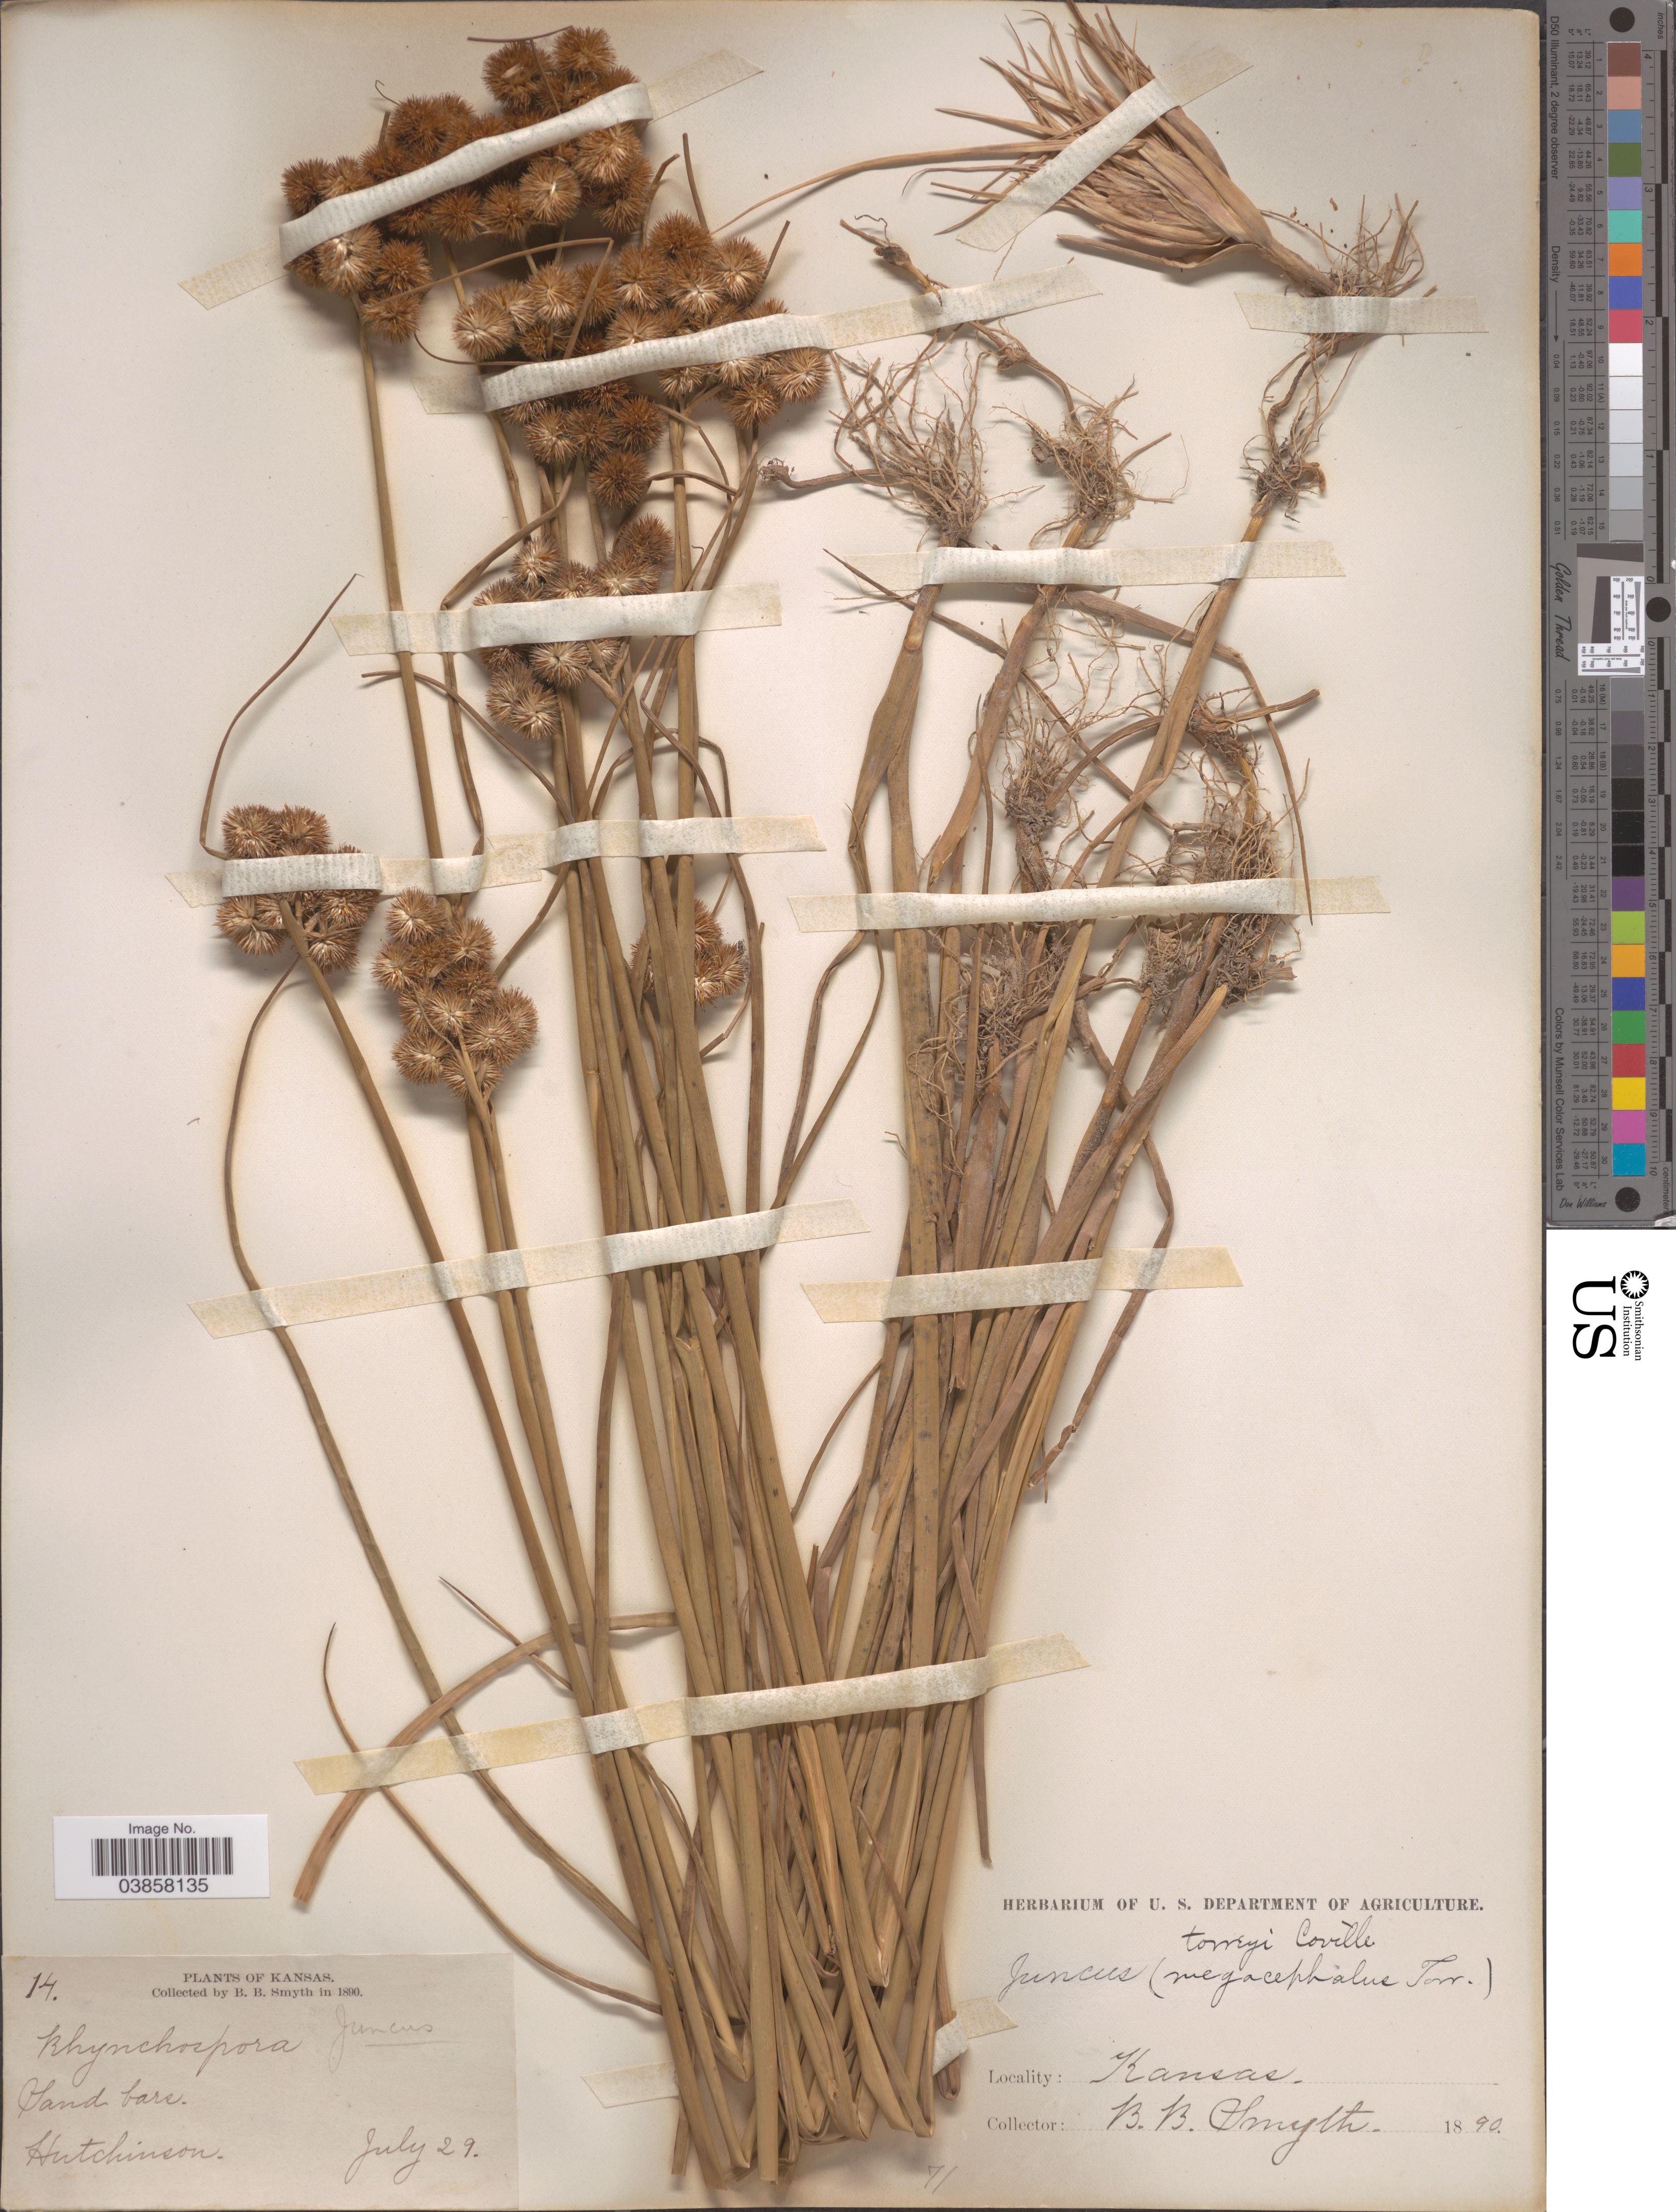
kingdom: Plantae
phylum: Tracheophyta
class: Liliopsida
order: Poales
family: Juncaceae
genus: Juncus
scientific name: Juncus torreyi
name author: Coville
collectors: B. Smyth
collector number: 14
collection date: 1890-07-29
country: United States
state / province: Kansas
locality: Hutchinson.